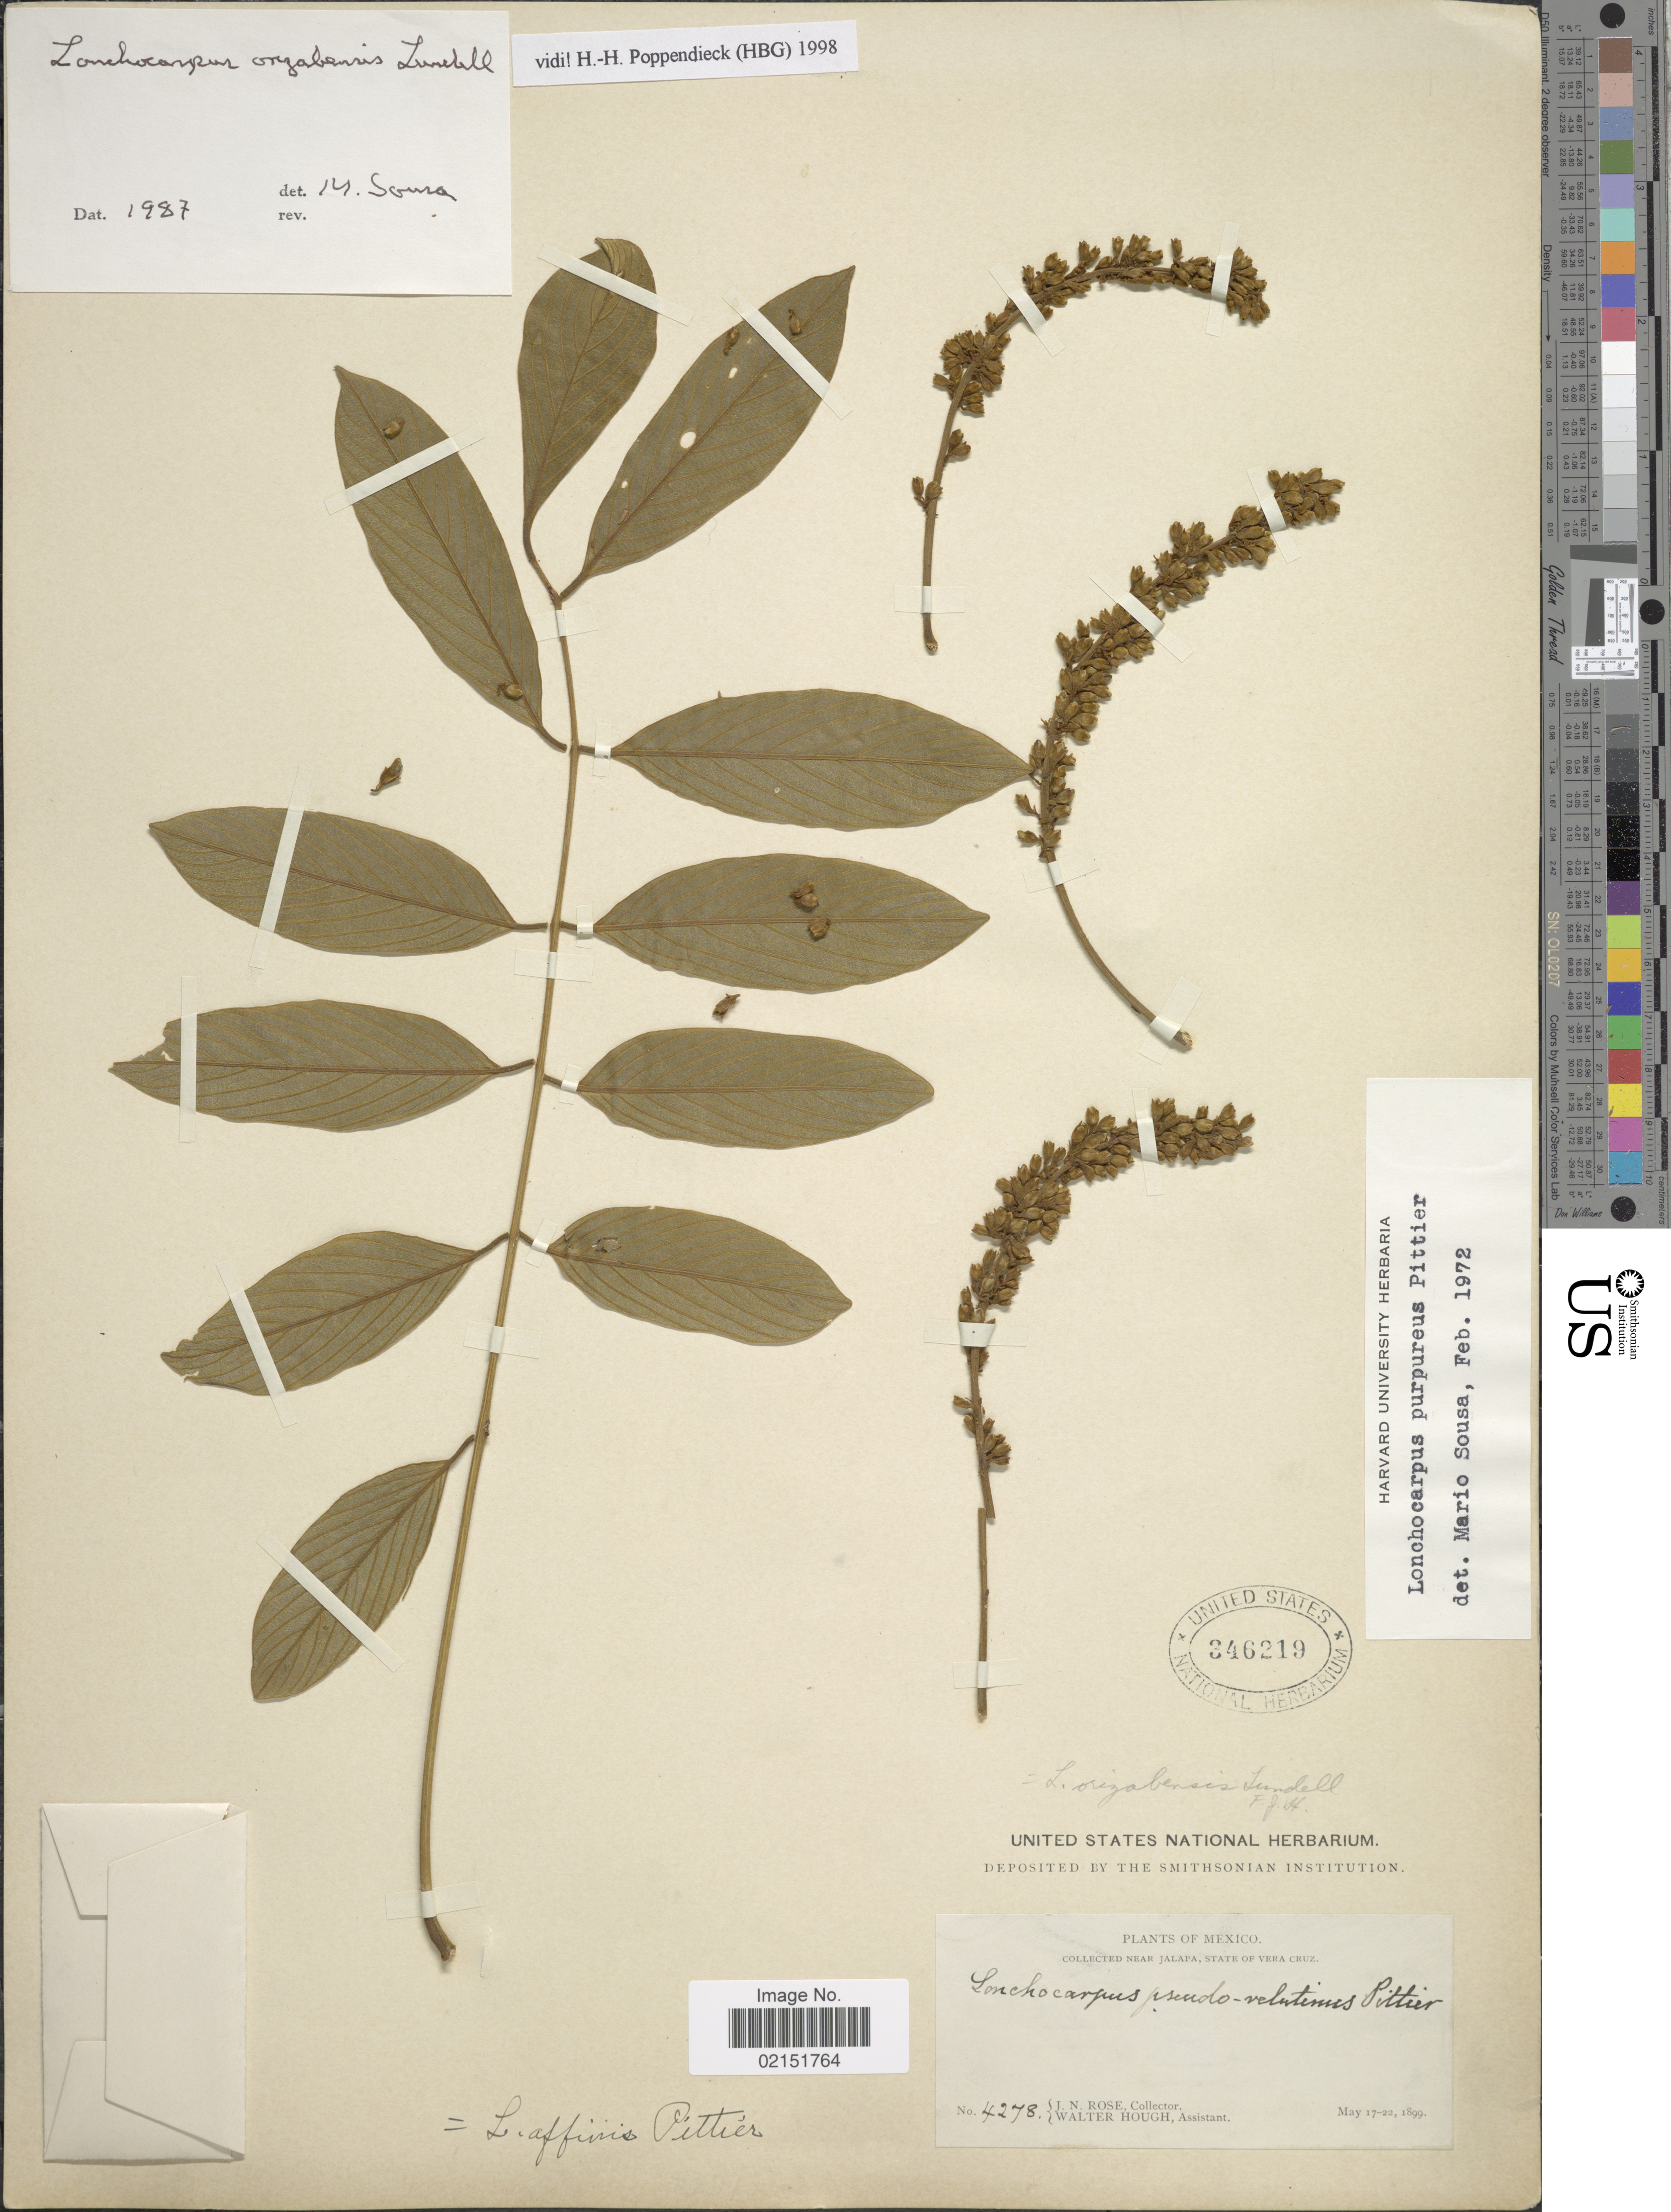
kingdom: Plantae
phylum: Tracheophyta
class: Magnoliopsida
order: Fabales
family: Fabaceae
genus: Lonchocarpus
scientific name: Lonchocarpus orizabensis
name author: Lundell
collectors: J. N. Rose & W. Hough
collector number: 4278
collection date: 1899-05-17/1899-05-22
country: Mexico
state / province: Veracruz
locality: Near Jalapa, state of Vera Cruz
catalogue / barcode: US 346219